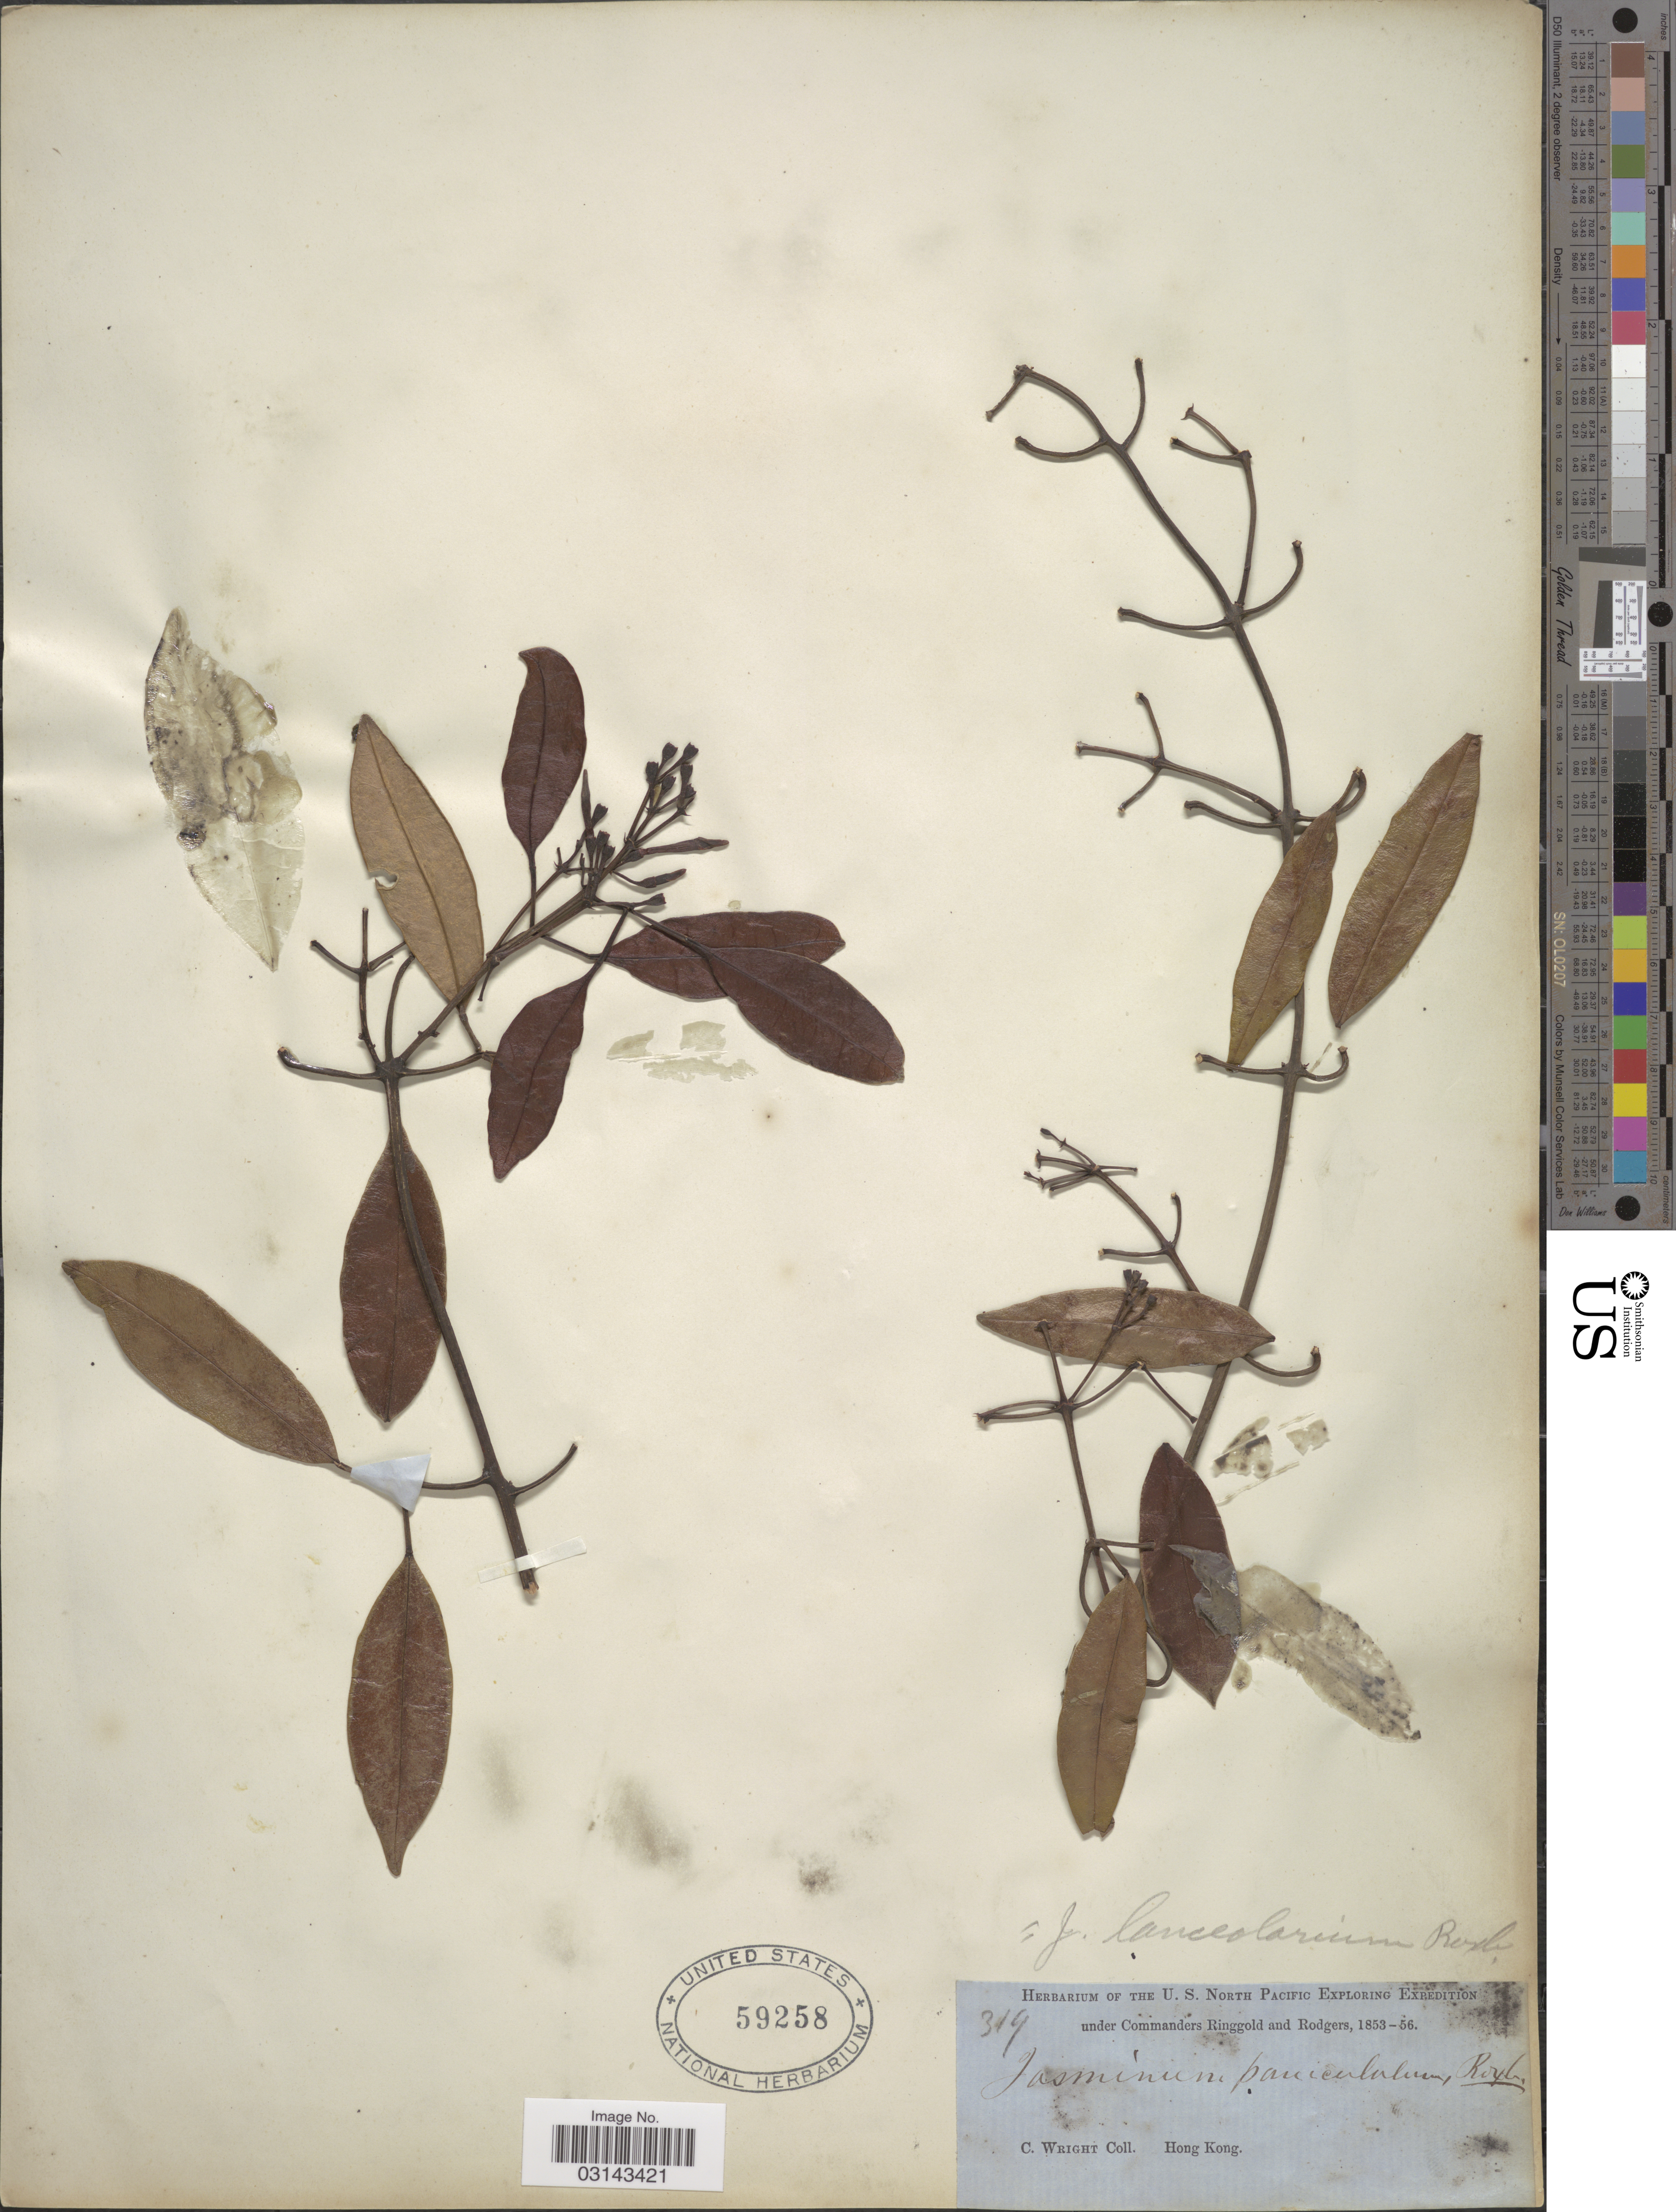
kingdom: Plantae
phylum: Tracheophyta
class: Magnoliopsida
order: Lamiales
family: Oleaceae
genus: Jasminum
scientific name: Jasminum lanceolarium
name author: Roxb.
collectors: C. Wright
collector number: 319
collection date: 1853/1856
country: China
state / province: Hong Kong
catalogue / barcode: US 59258